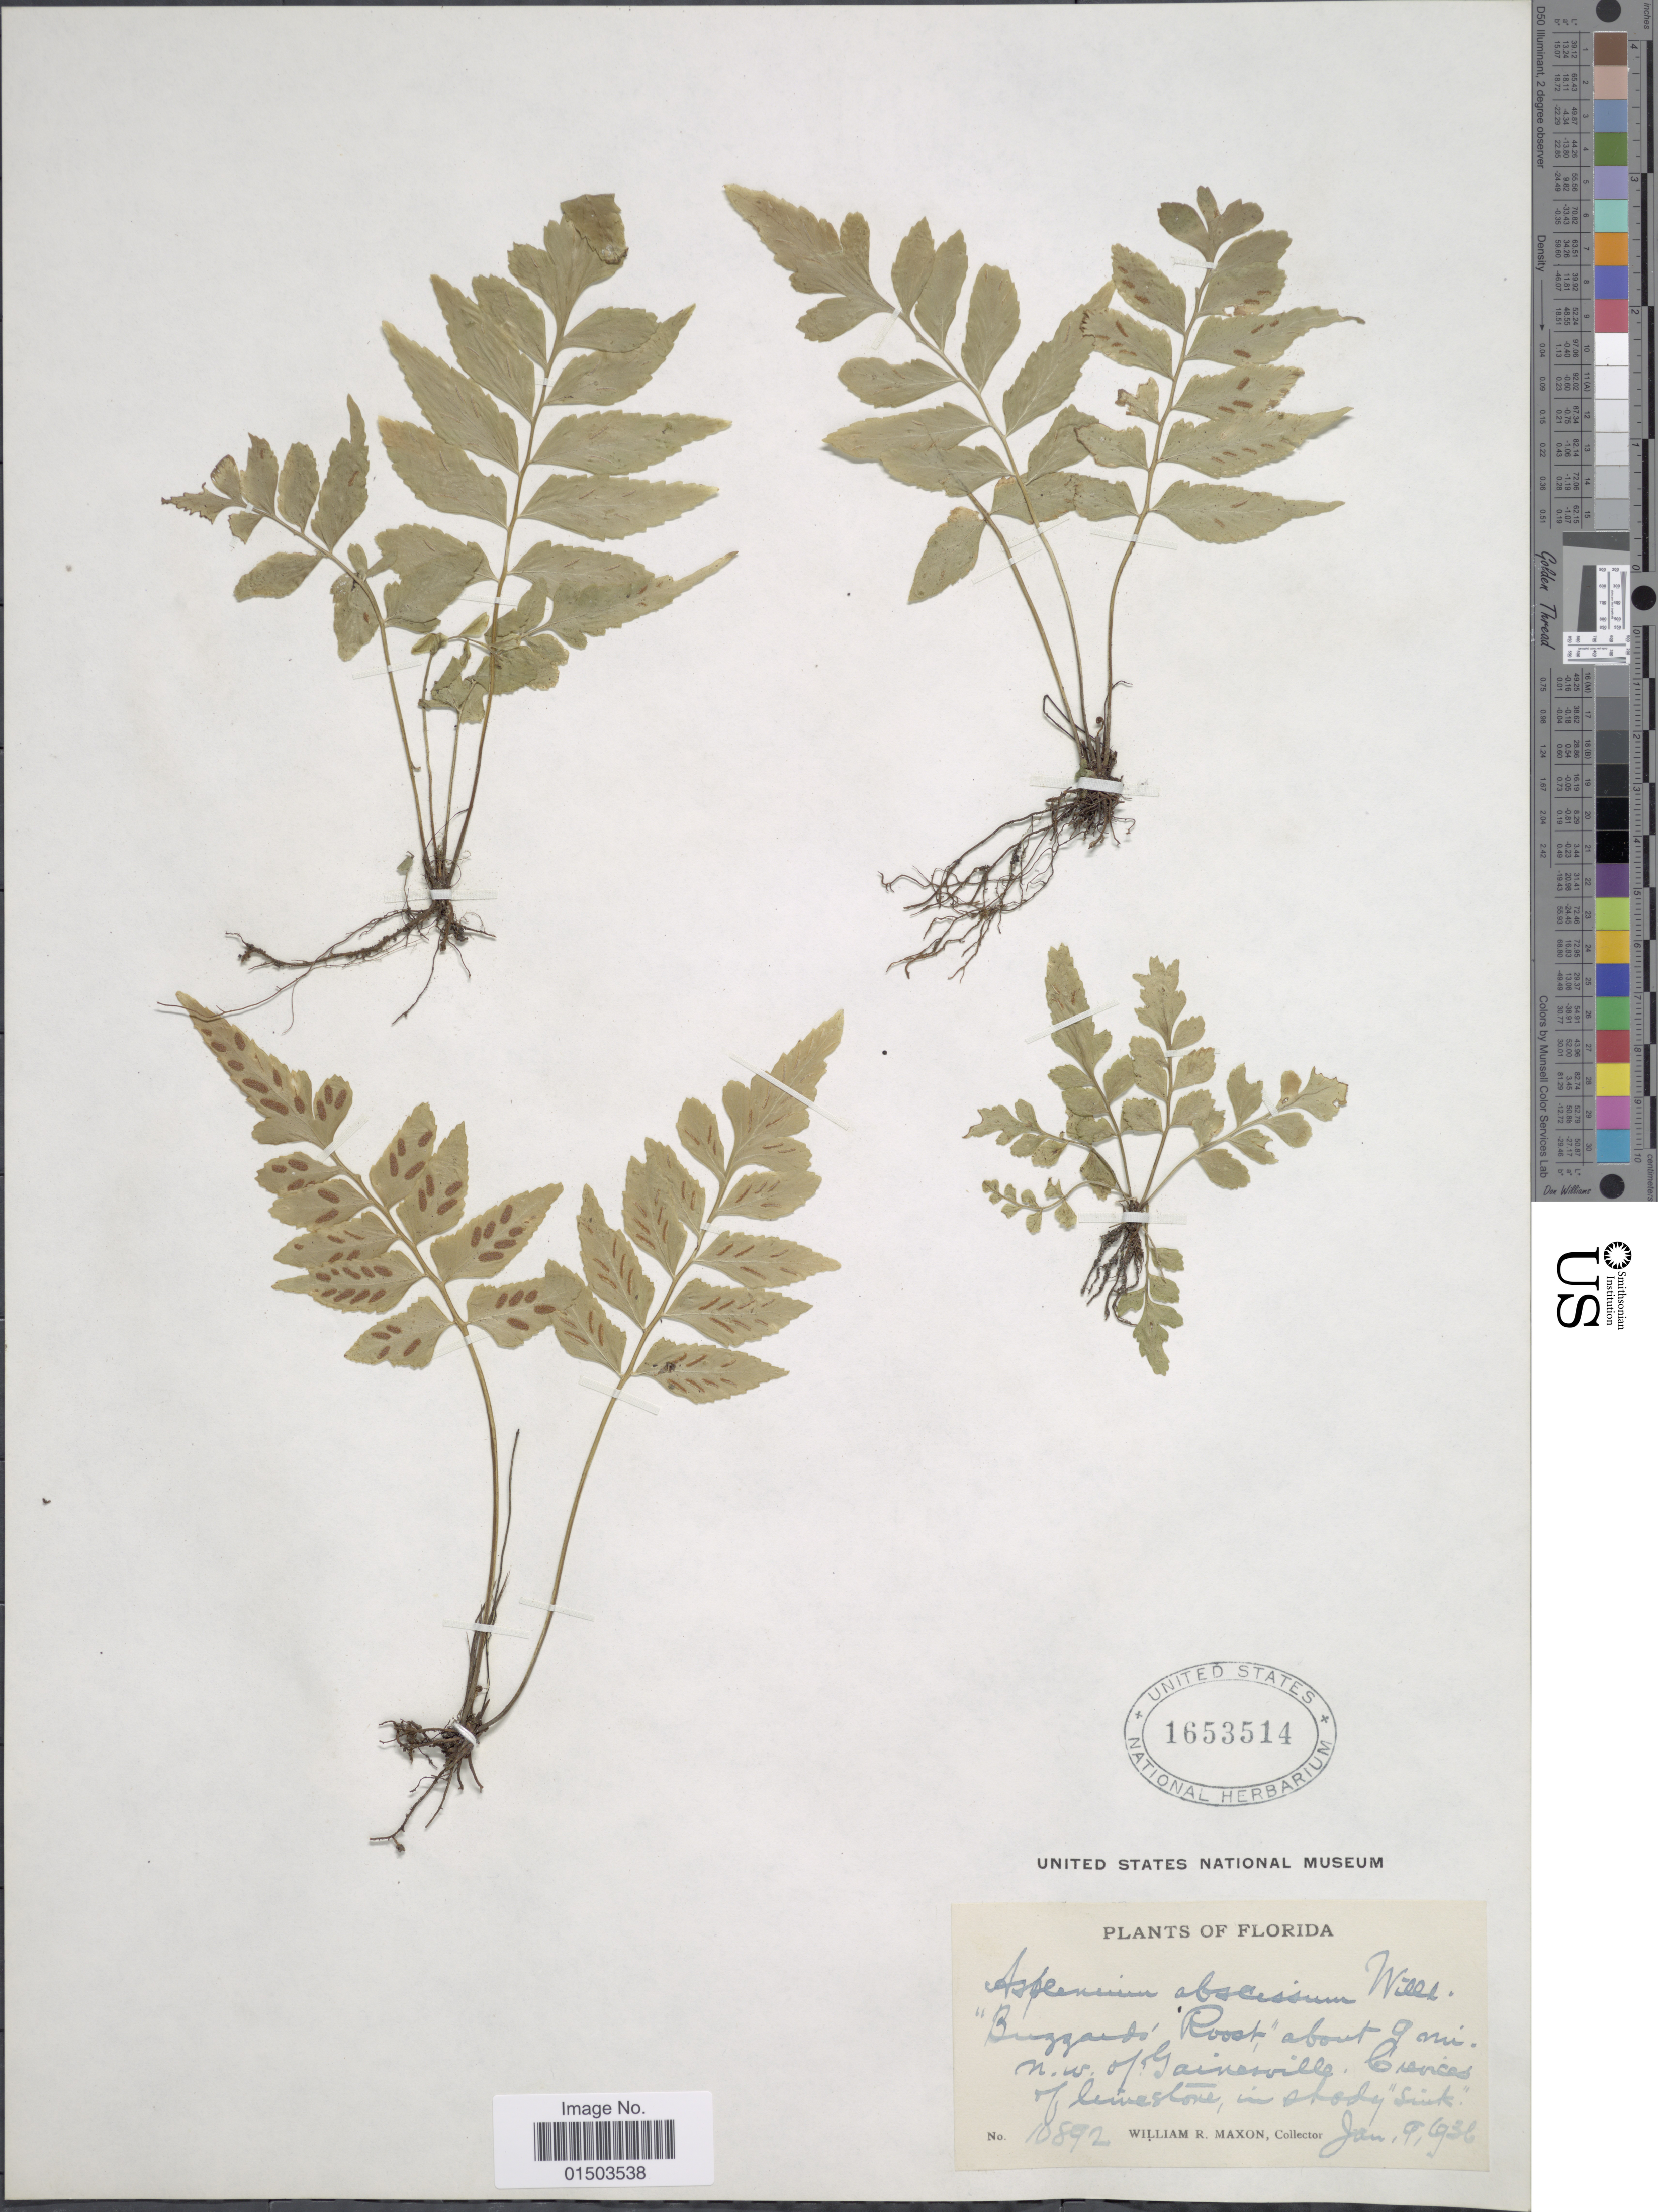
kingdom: Plantae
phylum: Tracheophyta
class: Polypodiopsida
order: Polypodiales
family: Aspleniaceae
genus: Asplenium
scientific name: Asplenium abscissum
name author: Willd.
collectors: W. R. Maxon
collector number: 10892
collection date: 1936-01-09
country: United States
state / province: Florida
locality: Florida "Buzzards Roost", about 9 mi. n.w of Gainesville.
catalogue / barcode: US 1653514